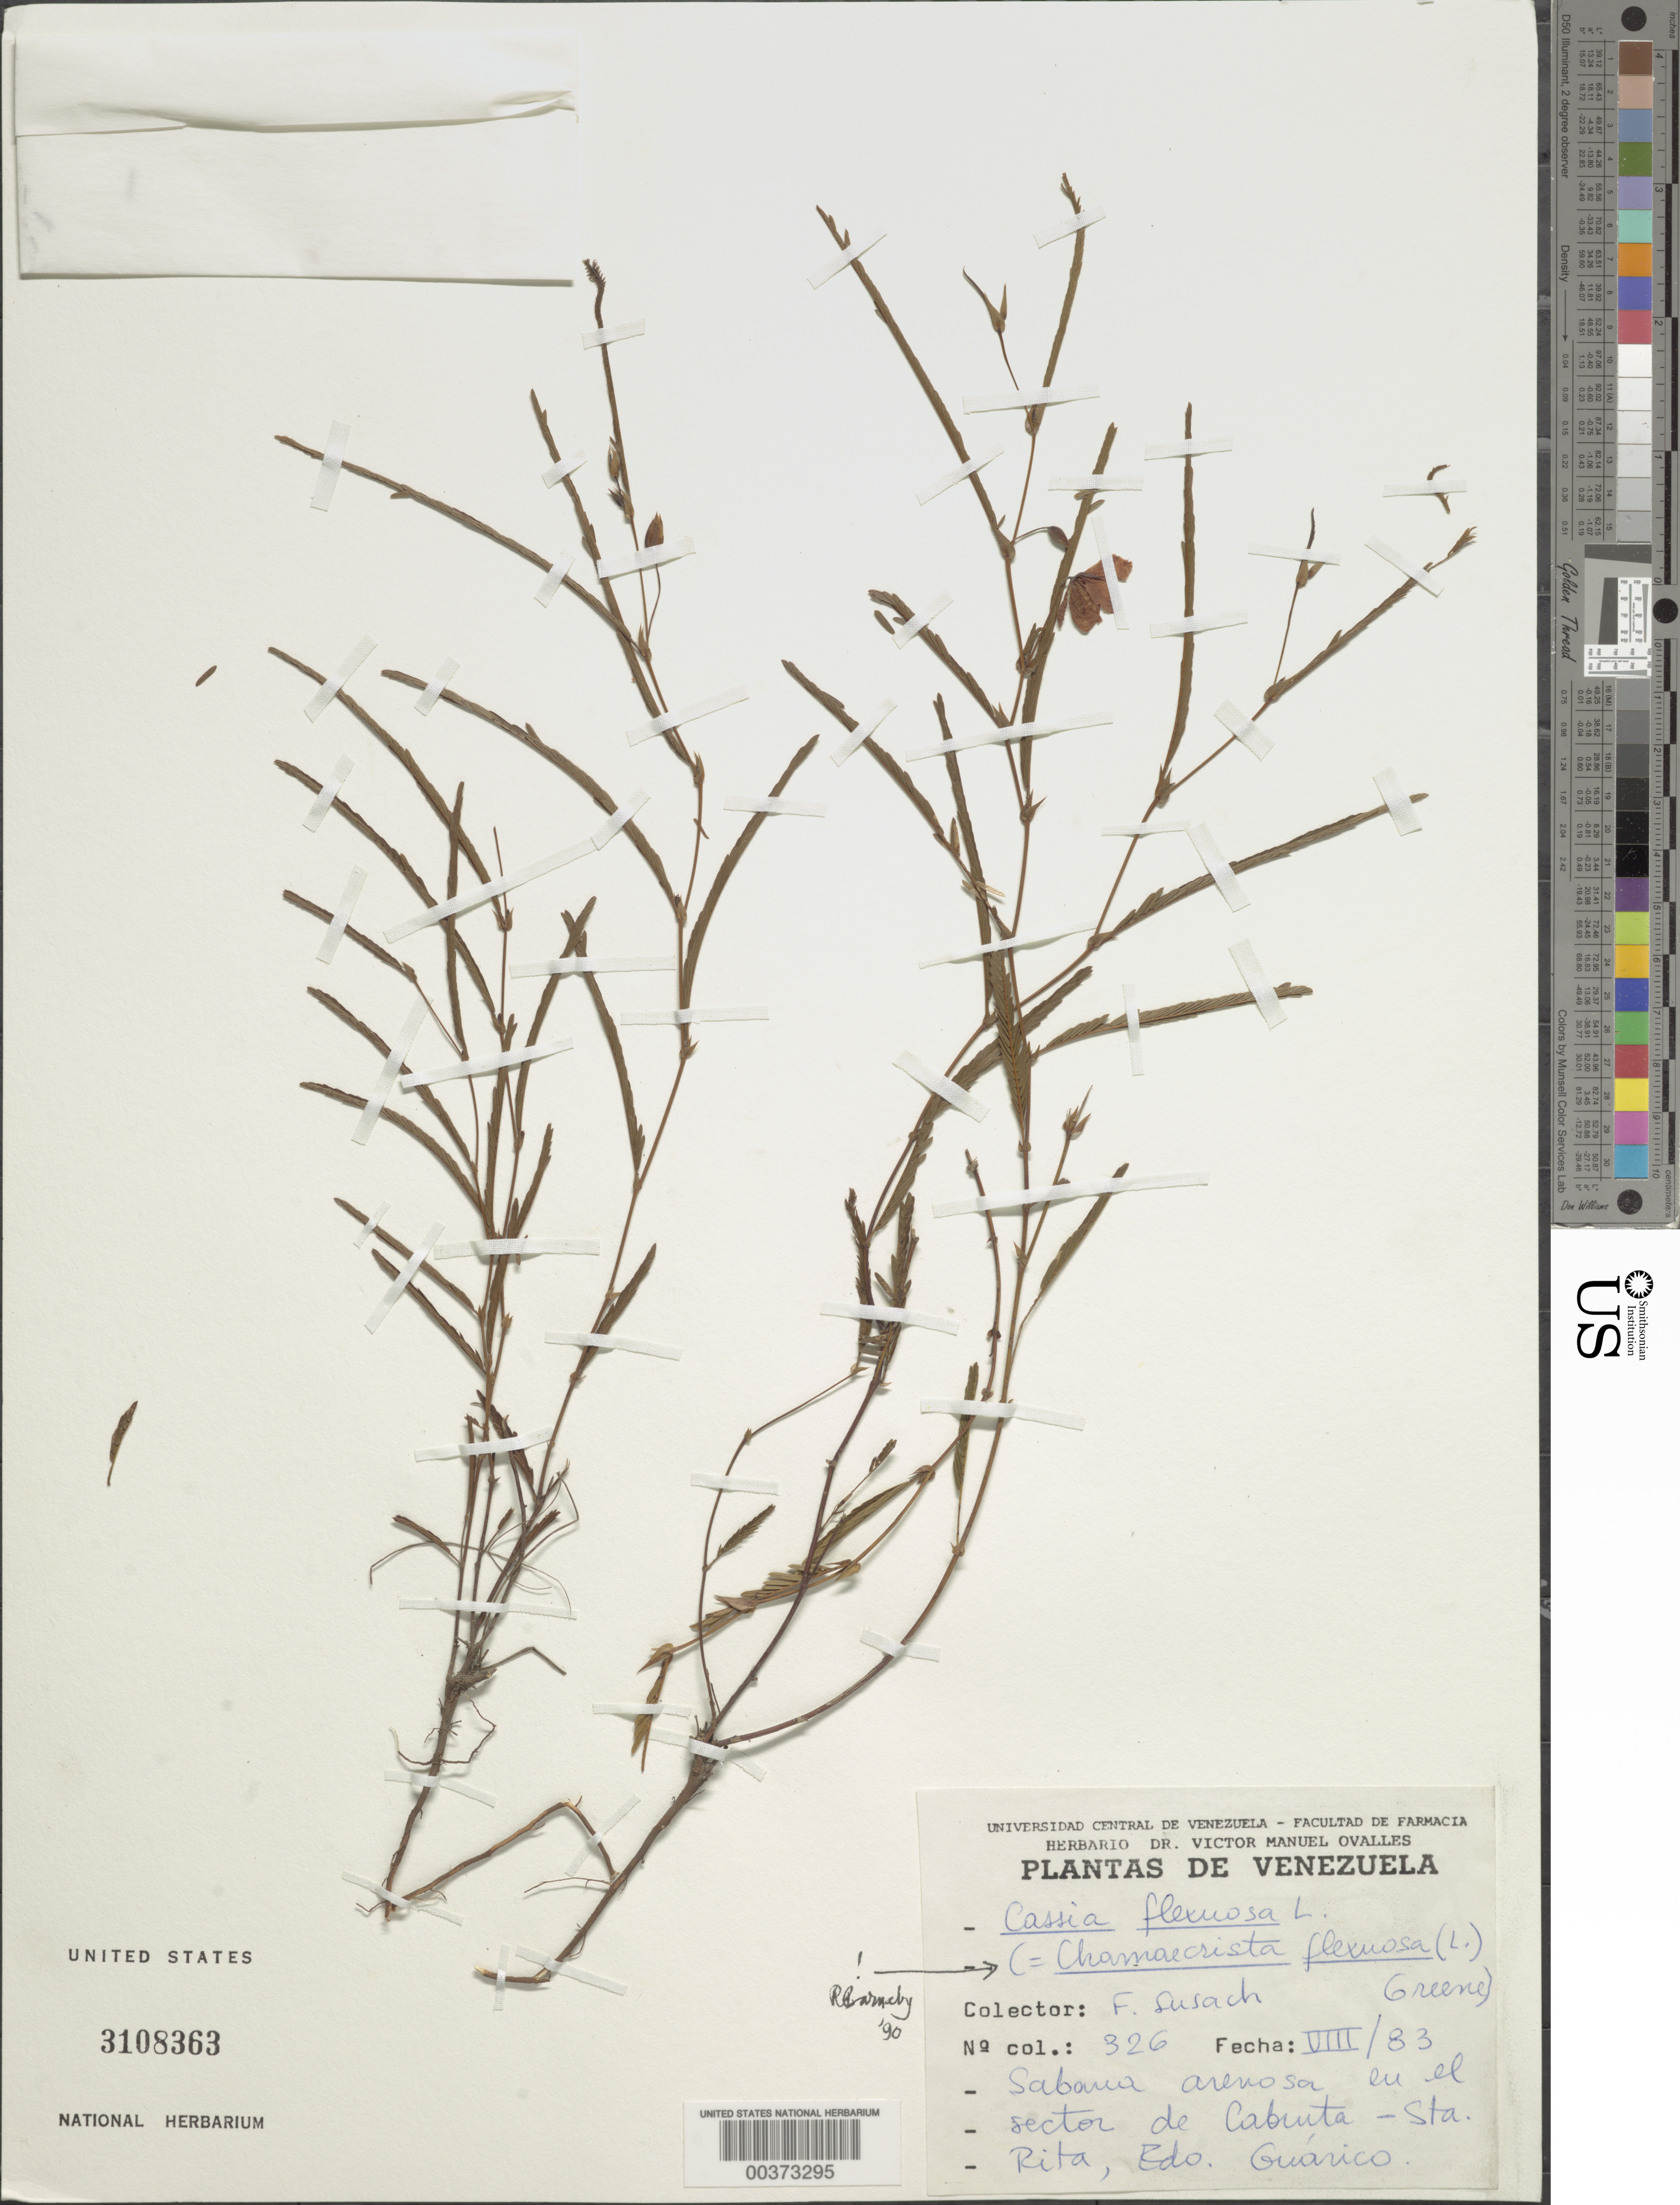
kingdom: Plantae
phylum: Tracheophyta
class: Magnoliopsida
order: Fabales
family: Fabaceae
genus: Chamaecrista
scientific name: Chamaecrista flexuosa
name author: (L.) Greene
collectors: F. Susach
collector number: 326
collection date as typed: Aug 1983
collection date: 1983-08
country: Venezuela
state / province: Guárico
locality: Sector de cabuita-sta. rita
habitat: Sabana arenosa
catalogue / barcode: US 3108363